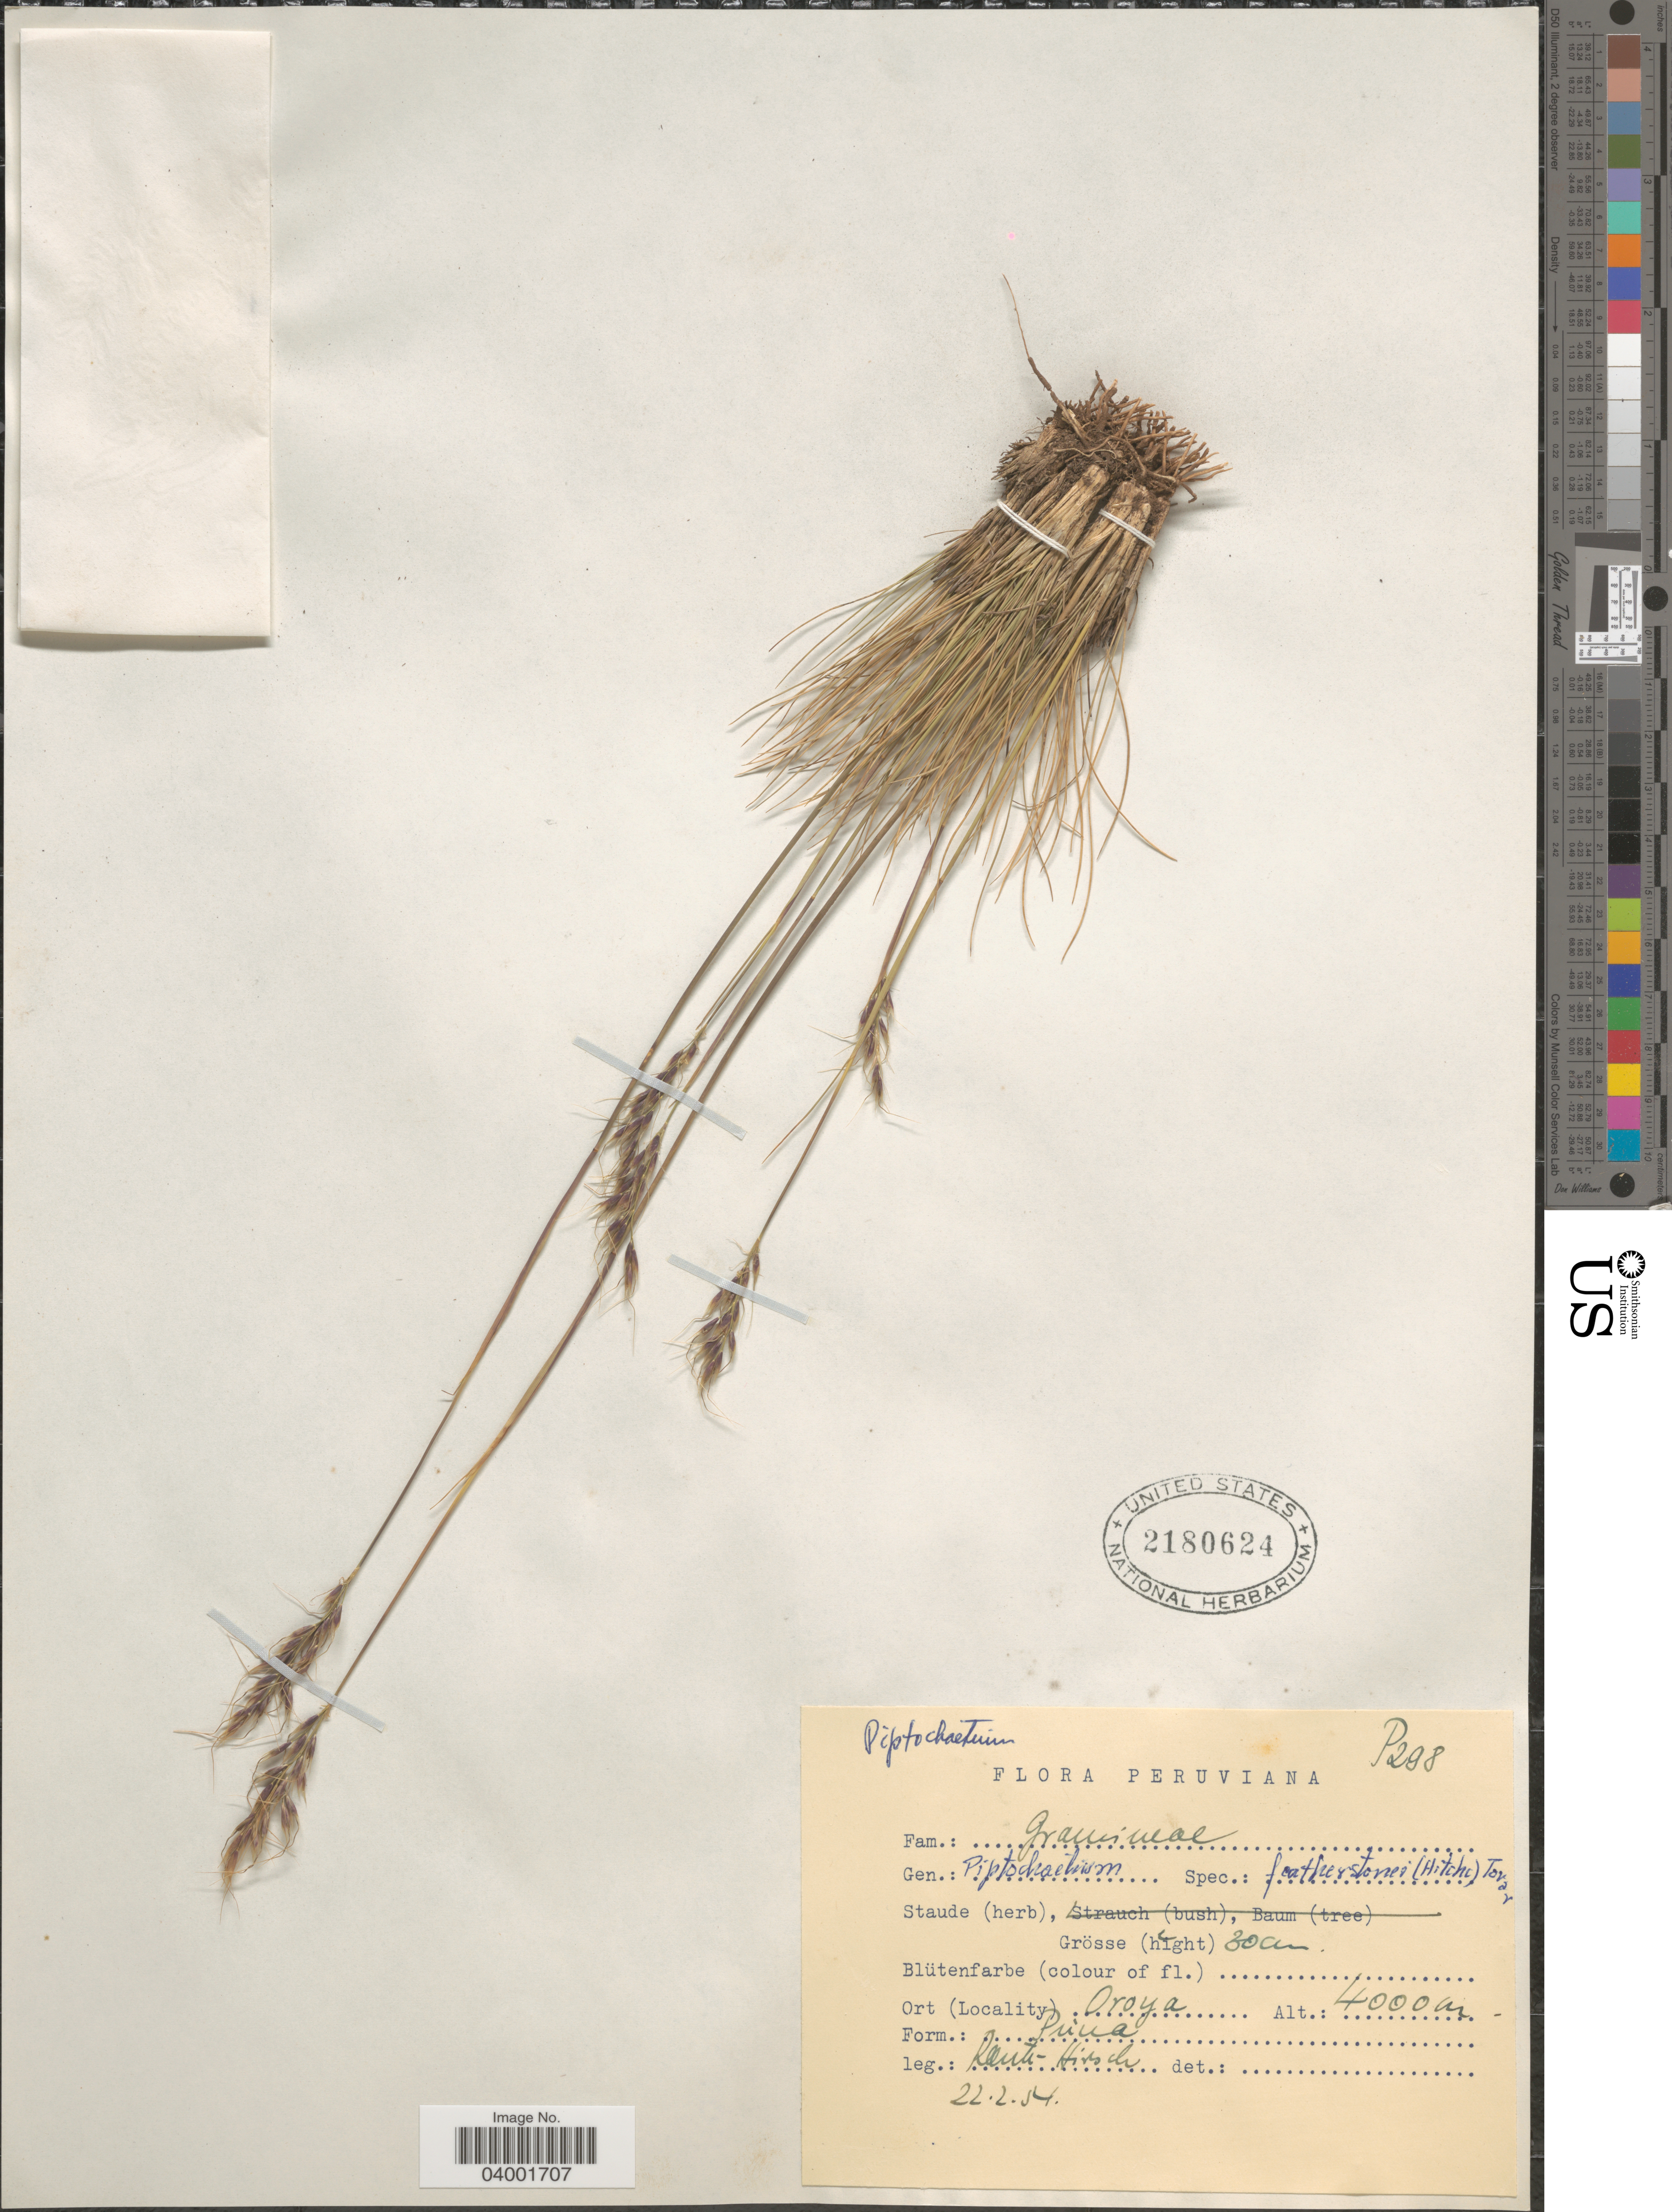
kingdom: Plantae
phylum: Tracheophyta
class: Liliopsida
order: Poales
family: Poaceae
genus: Piptochaetium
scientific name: Piptochaetium featherstonei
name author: (Hitchc.) Tovar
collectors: W. Rauh & G. Hirsch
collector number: P298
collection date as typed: Transcribed d/m/y: 22/2/51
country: Peru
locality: Oroya.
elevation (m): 4000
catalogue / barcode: US 2180624